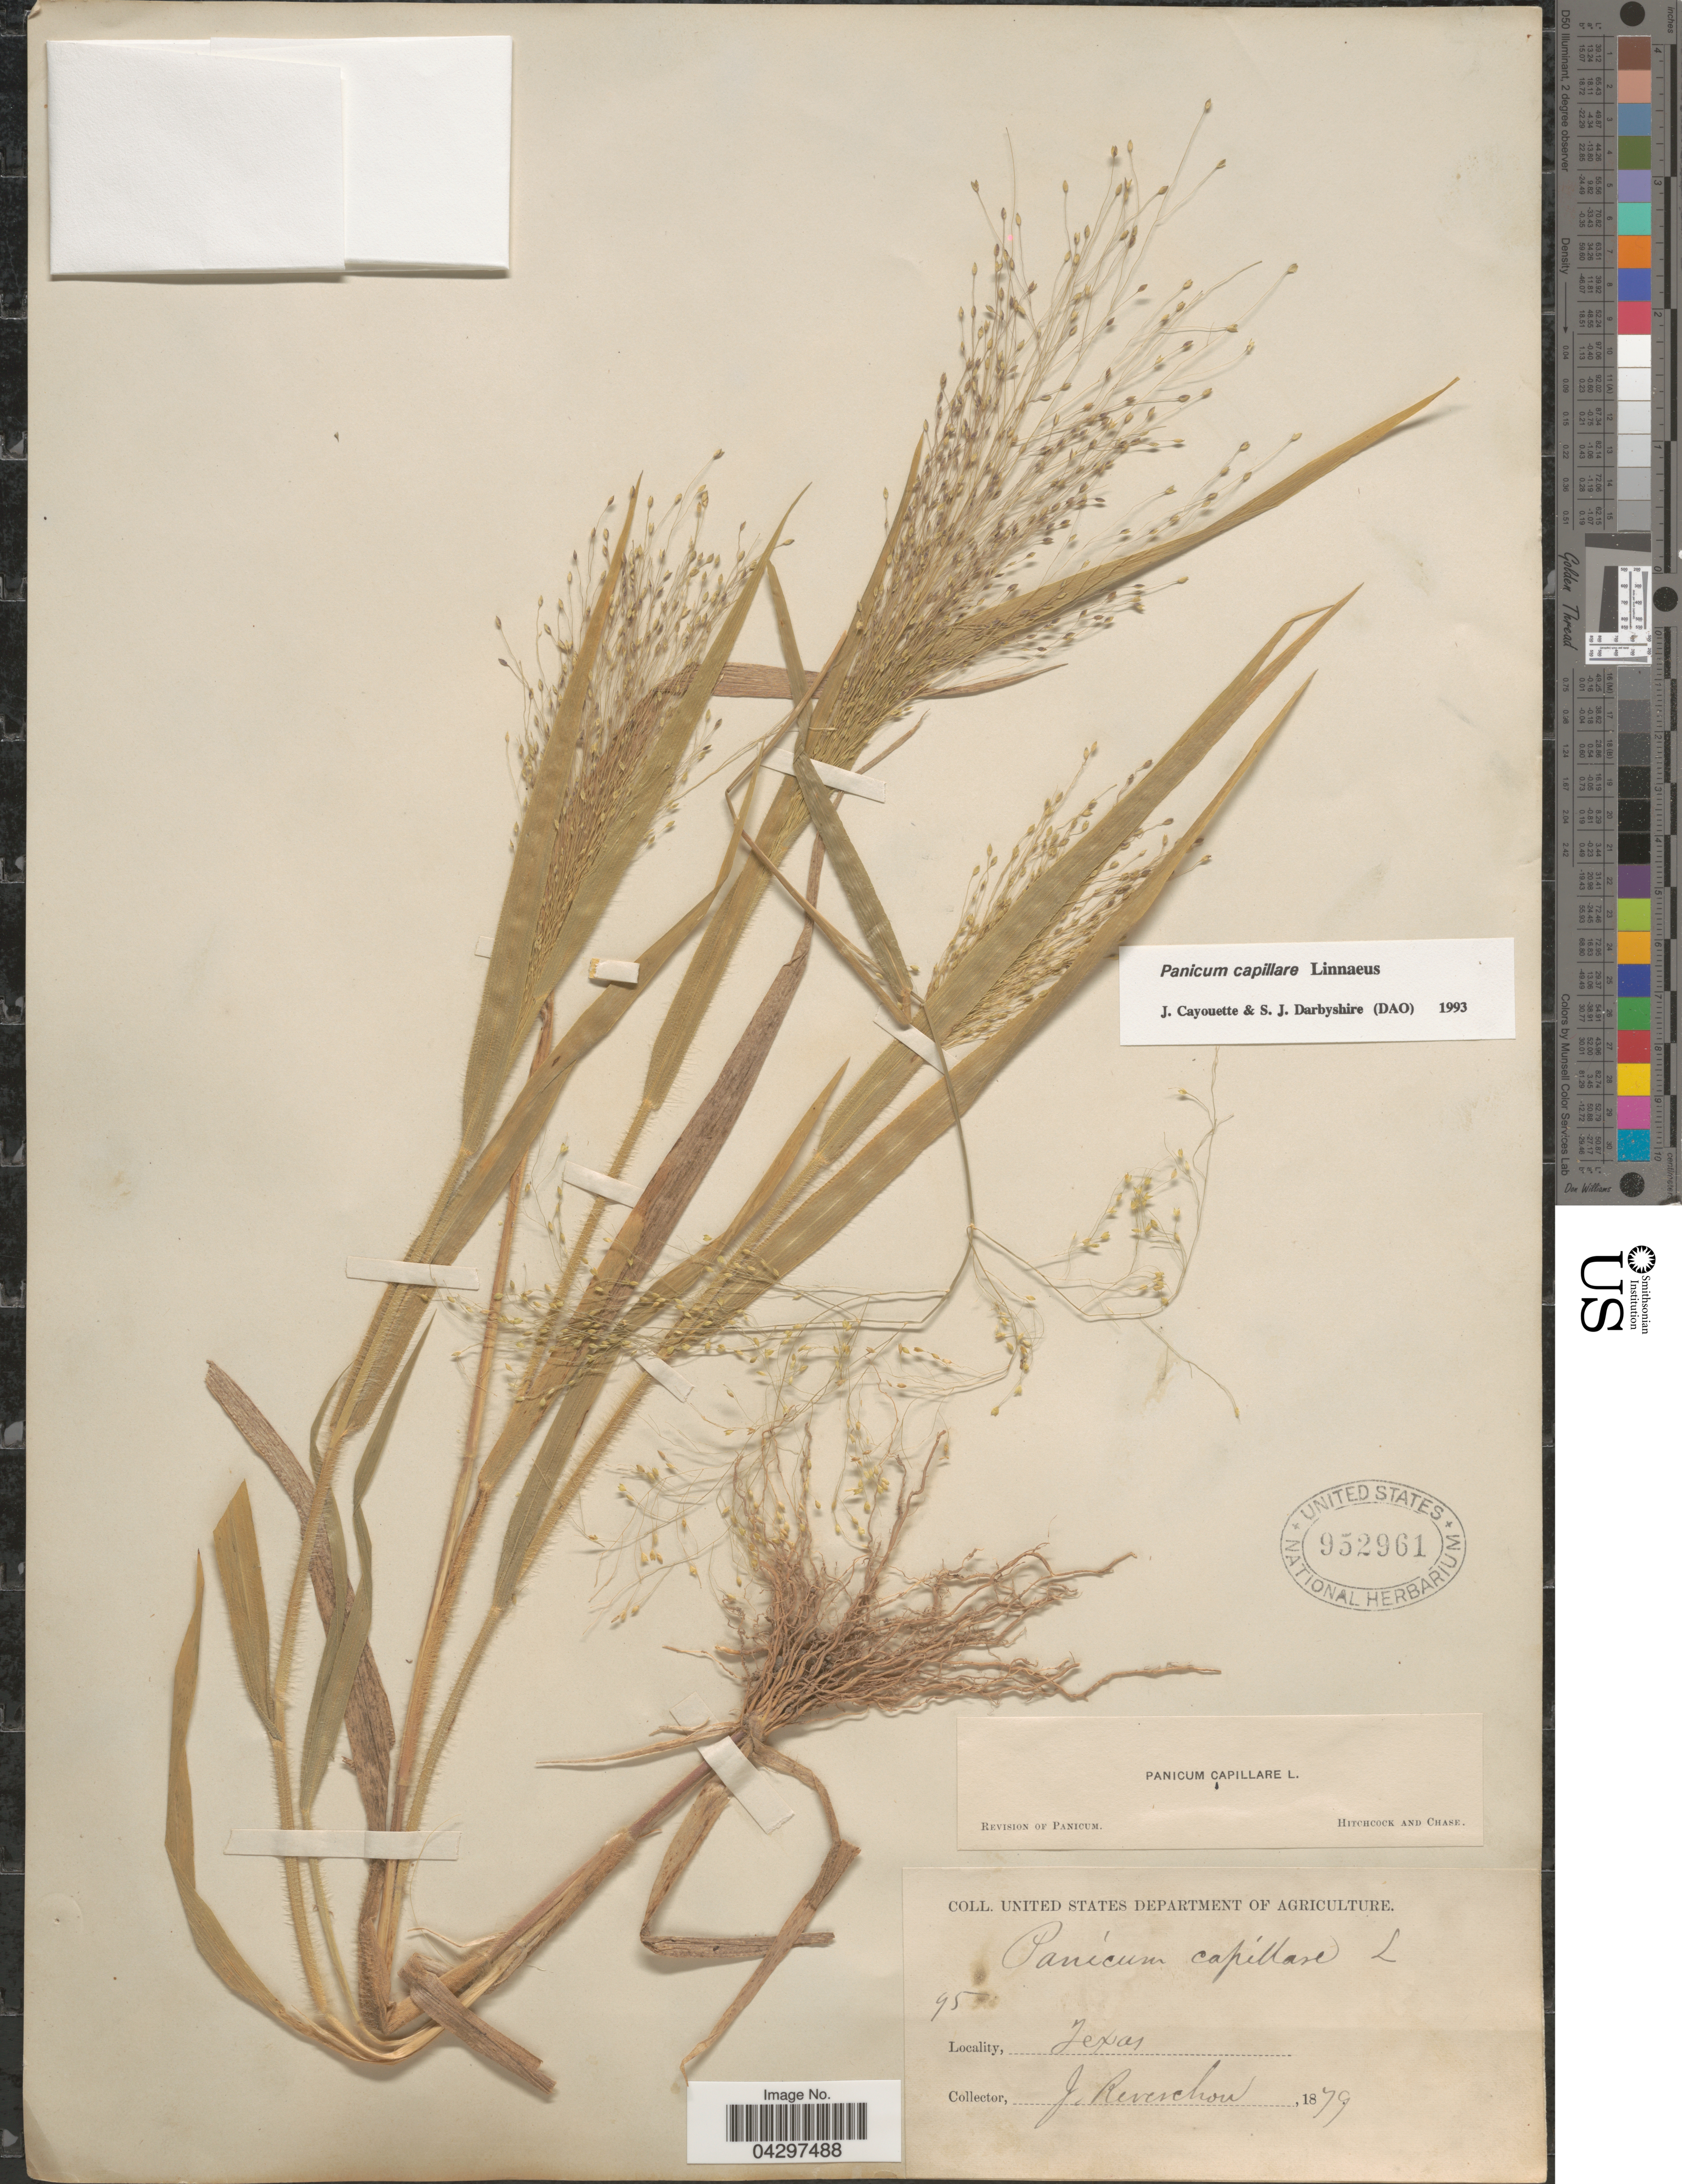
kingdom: Plantae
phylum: Tracheophyta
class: Liliopsida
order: Poales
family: Poaceae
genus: Panicum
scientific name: Panicum capillare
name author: L.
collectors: J. Reverchon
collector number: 95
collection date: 1879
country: United States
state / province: Texas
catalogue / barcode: US 952961